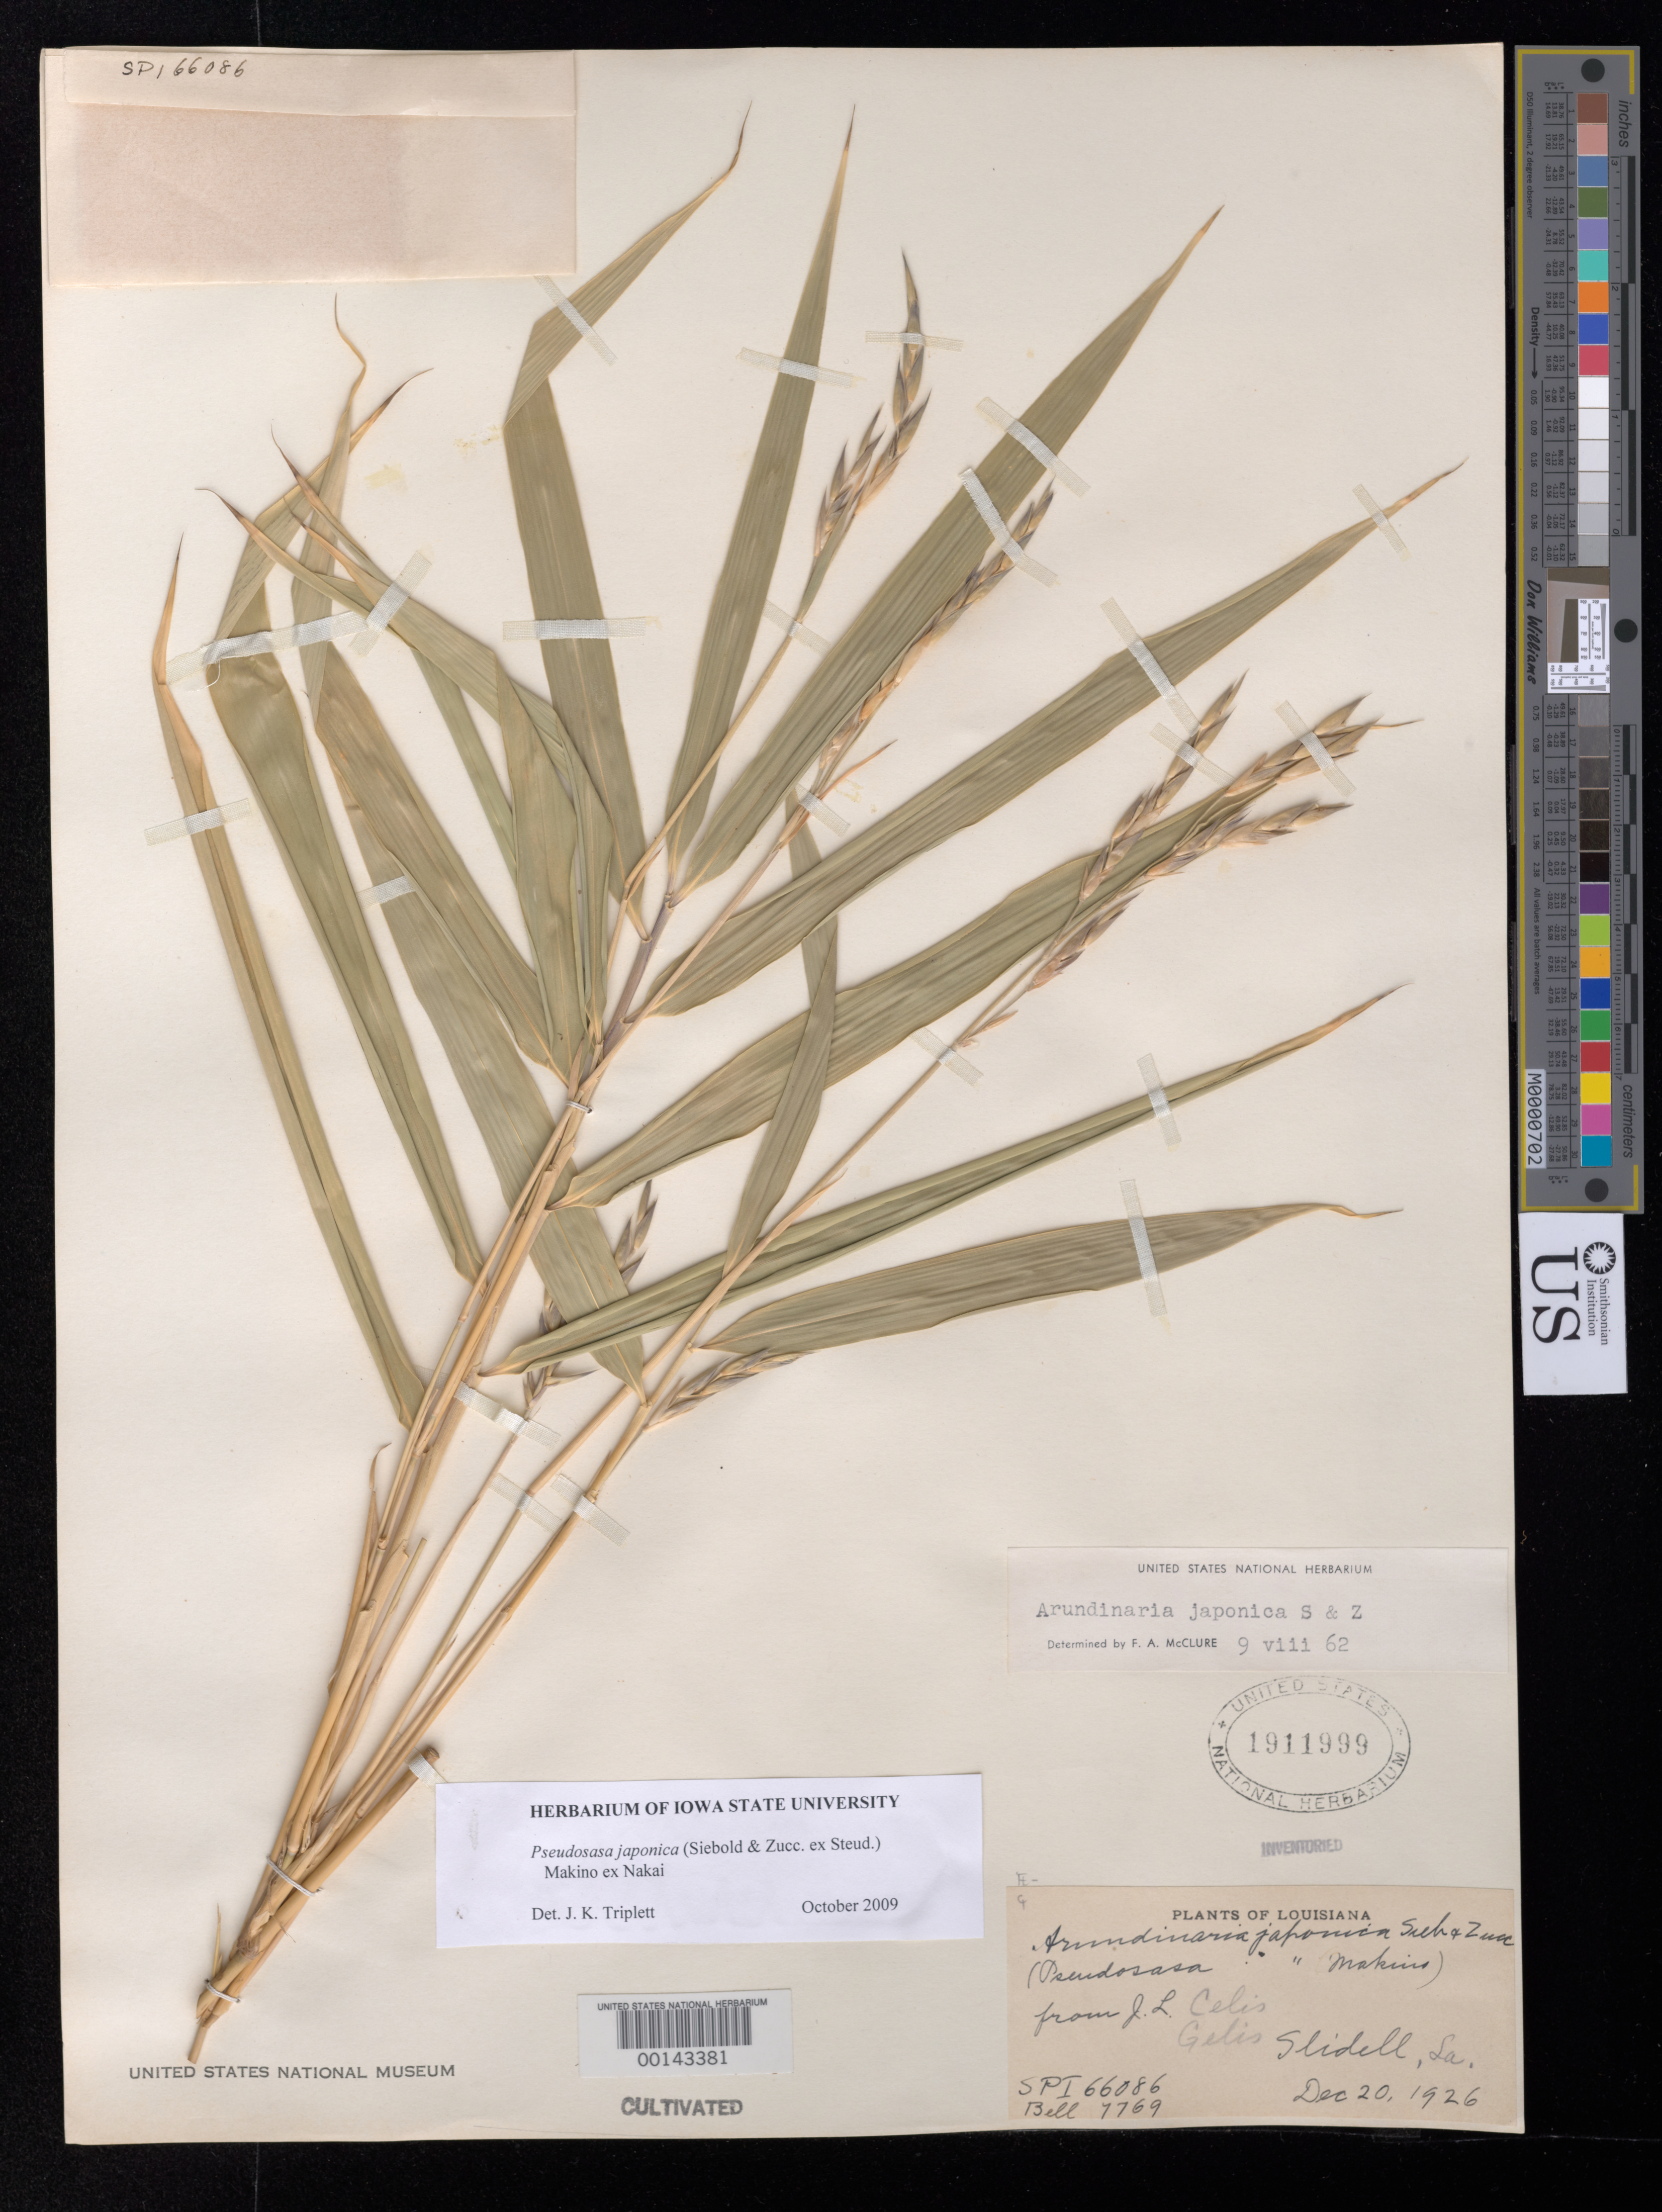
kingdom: Plantae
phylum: Tracheophyta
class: Liliopsida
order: Poales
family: Poaceae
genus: Pseudosasa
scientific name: Pseudosasa japonica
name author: (Siebold & Zucc. ex Steud.) Makino ex Nakai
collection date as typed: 20 Dec 1926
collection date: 1926-12-20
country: United States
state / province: Louisiana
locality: Slidell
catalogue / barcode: US 1911999